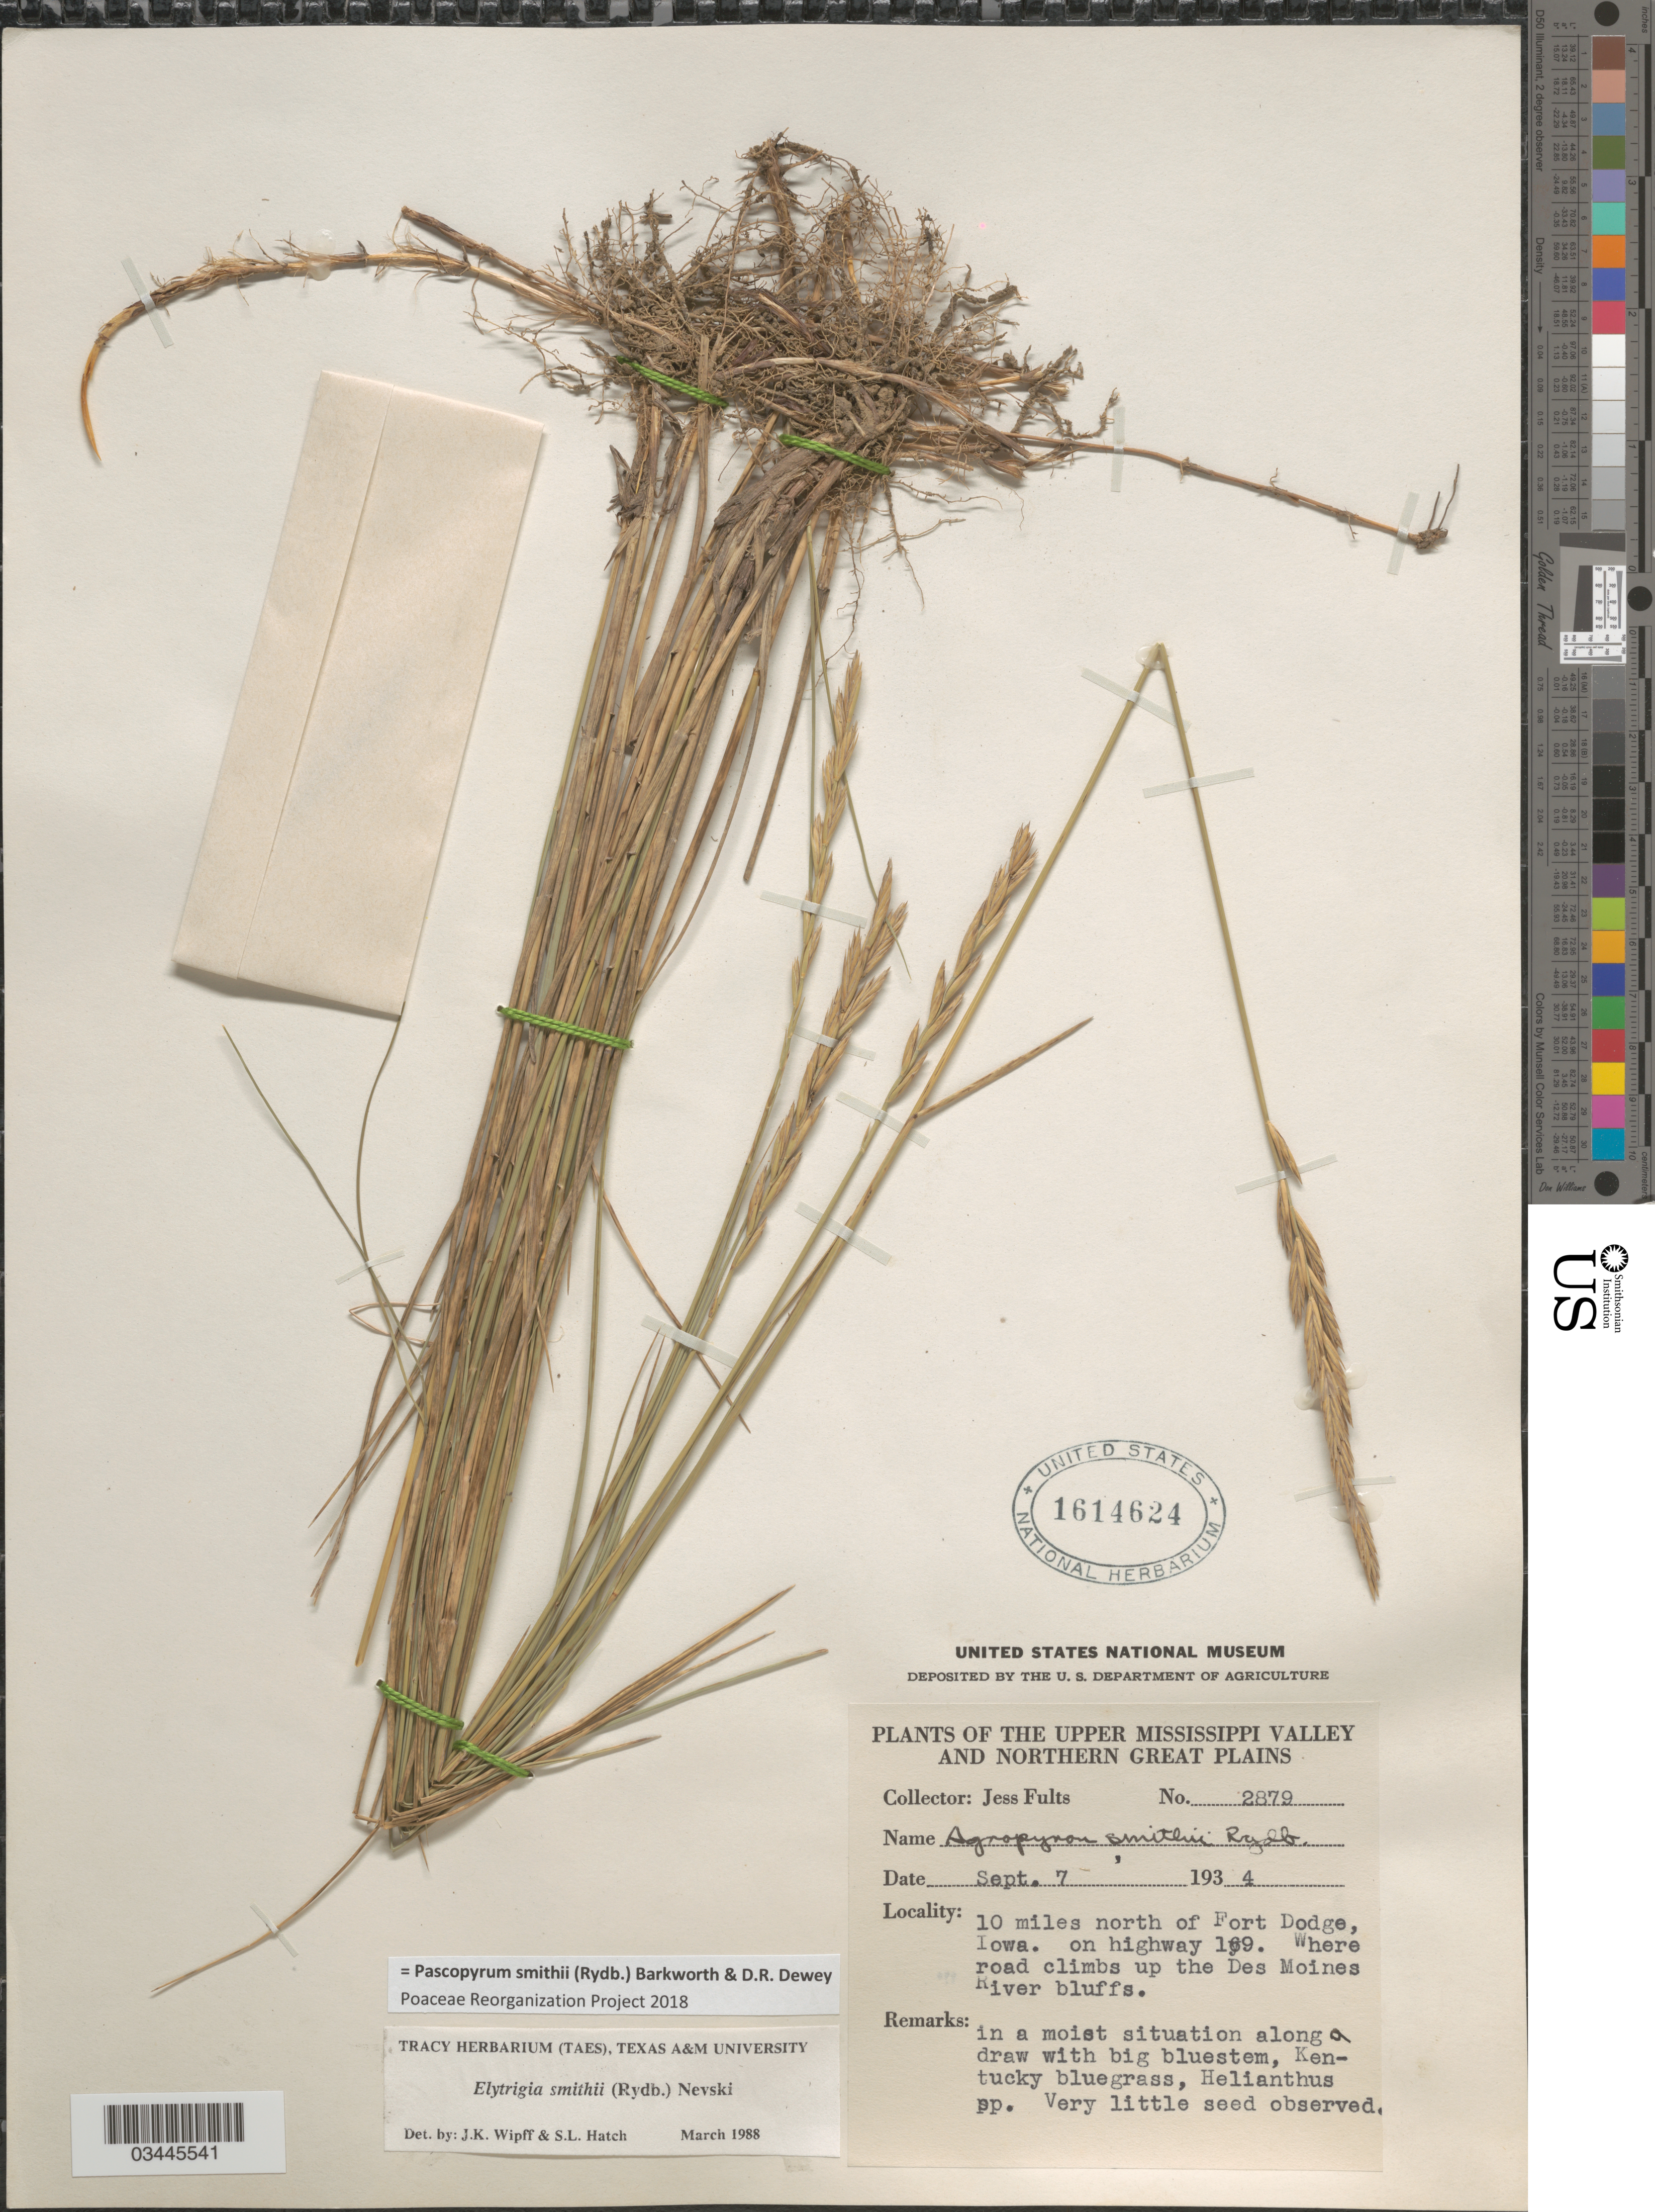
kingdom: Plantae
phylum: Tracheophyta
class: Liliopsida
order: Poales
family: Poaceae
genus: Pascopyrum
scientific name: Pascopyrum smithii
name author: (Rydb.) Barkworth & Dewey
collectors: J. Fults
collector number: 2879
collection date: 1934-09-07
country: United States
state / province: Iowa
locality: Upper Mississippi Valley and Northern Great Plains. 10 miles north of Fort Dodge, on highway 169.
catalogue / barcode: US 1614624